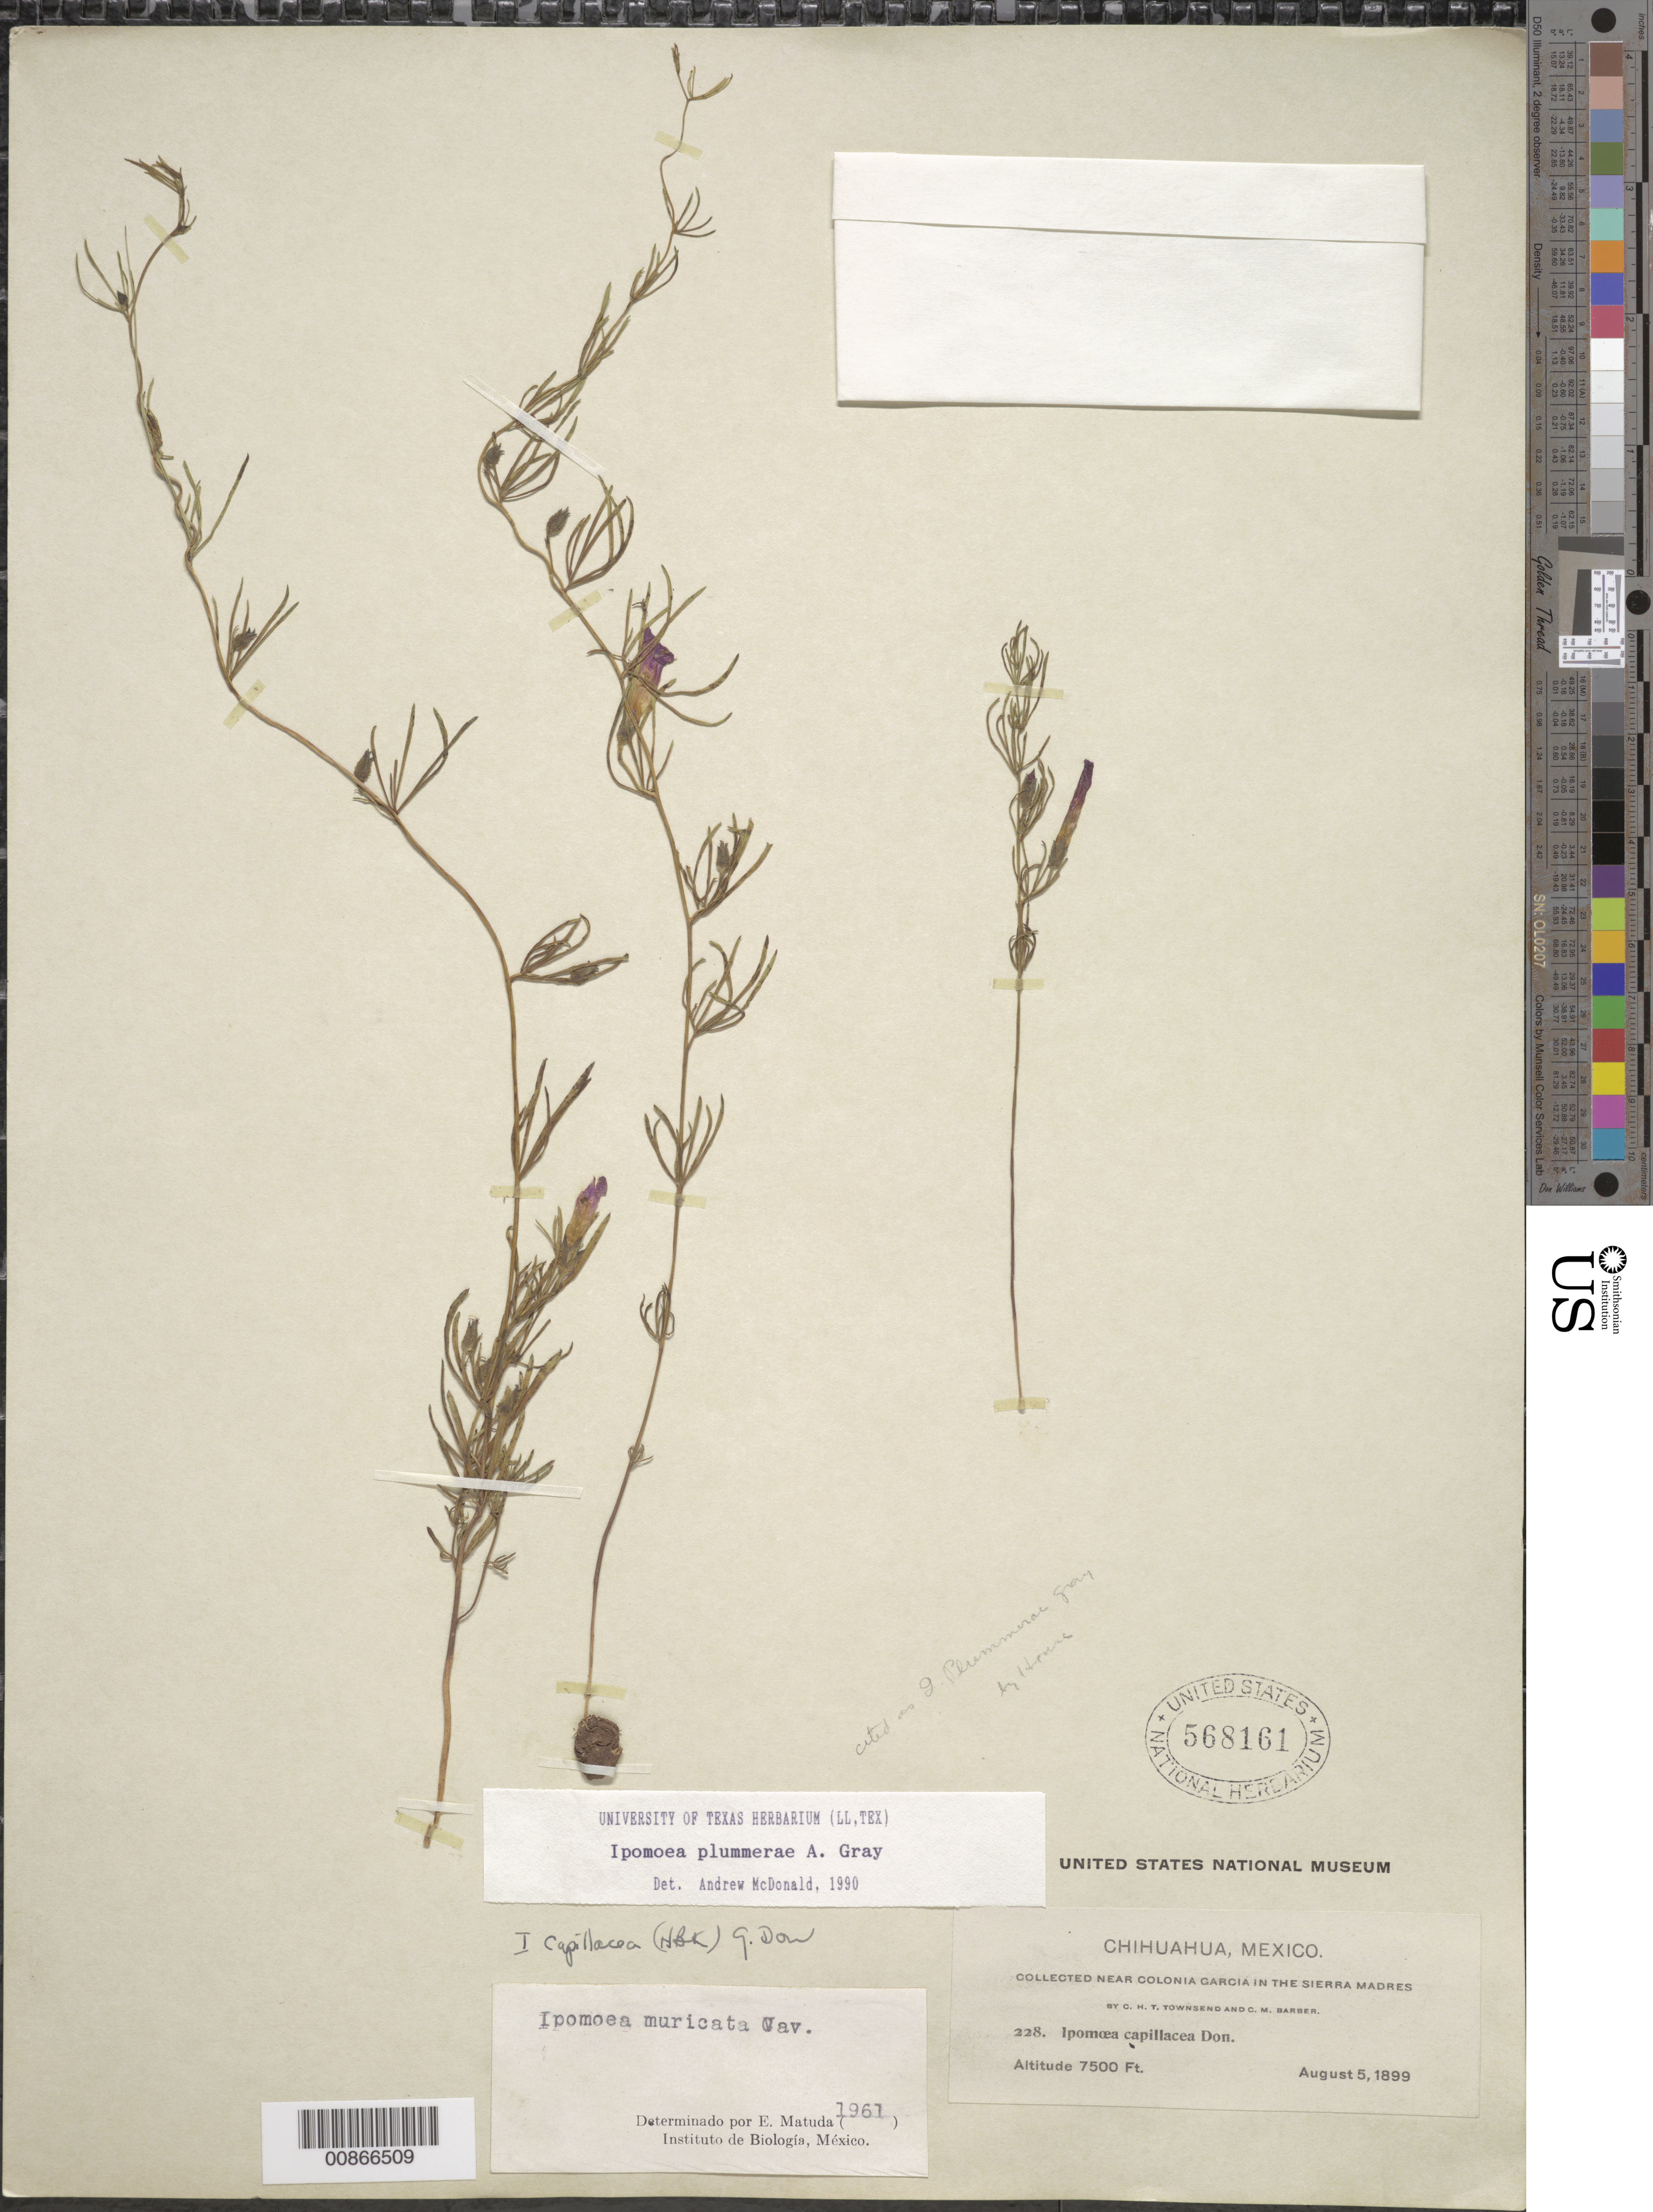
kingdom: Plantae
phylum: Tracheophyta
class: Magnoliopsida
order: Solanales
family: Convolvulaceae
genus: Ipomoea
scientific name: Ipomoea plummerae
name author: A. Gray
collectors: C. H. T. Townsend & C. Barber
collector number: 228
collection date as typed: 05 Aug 1899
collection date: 1899-08-05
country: Mexico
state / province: Chihuahua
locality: Near Colonia García in the Sierra Madre.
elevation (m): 2286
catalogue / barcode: US 568161